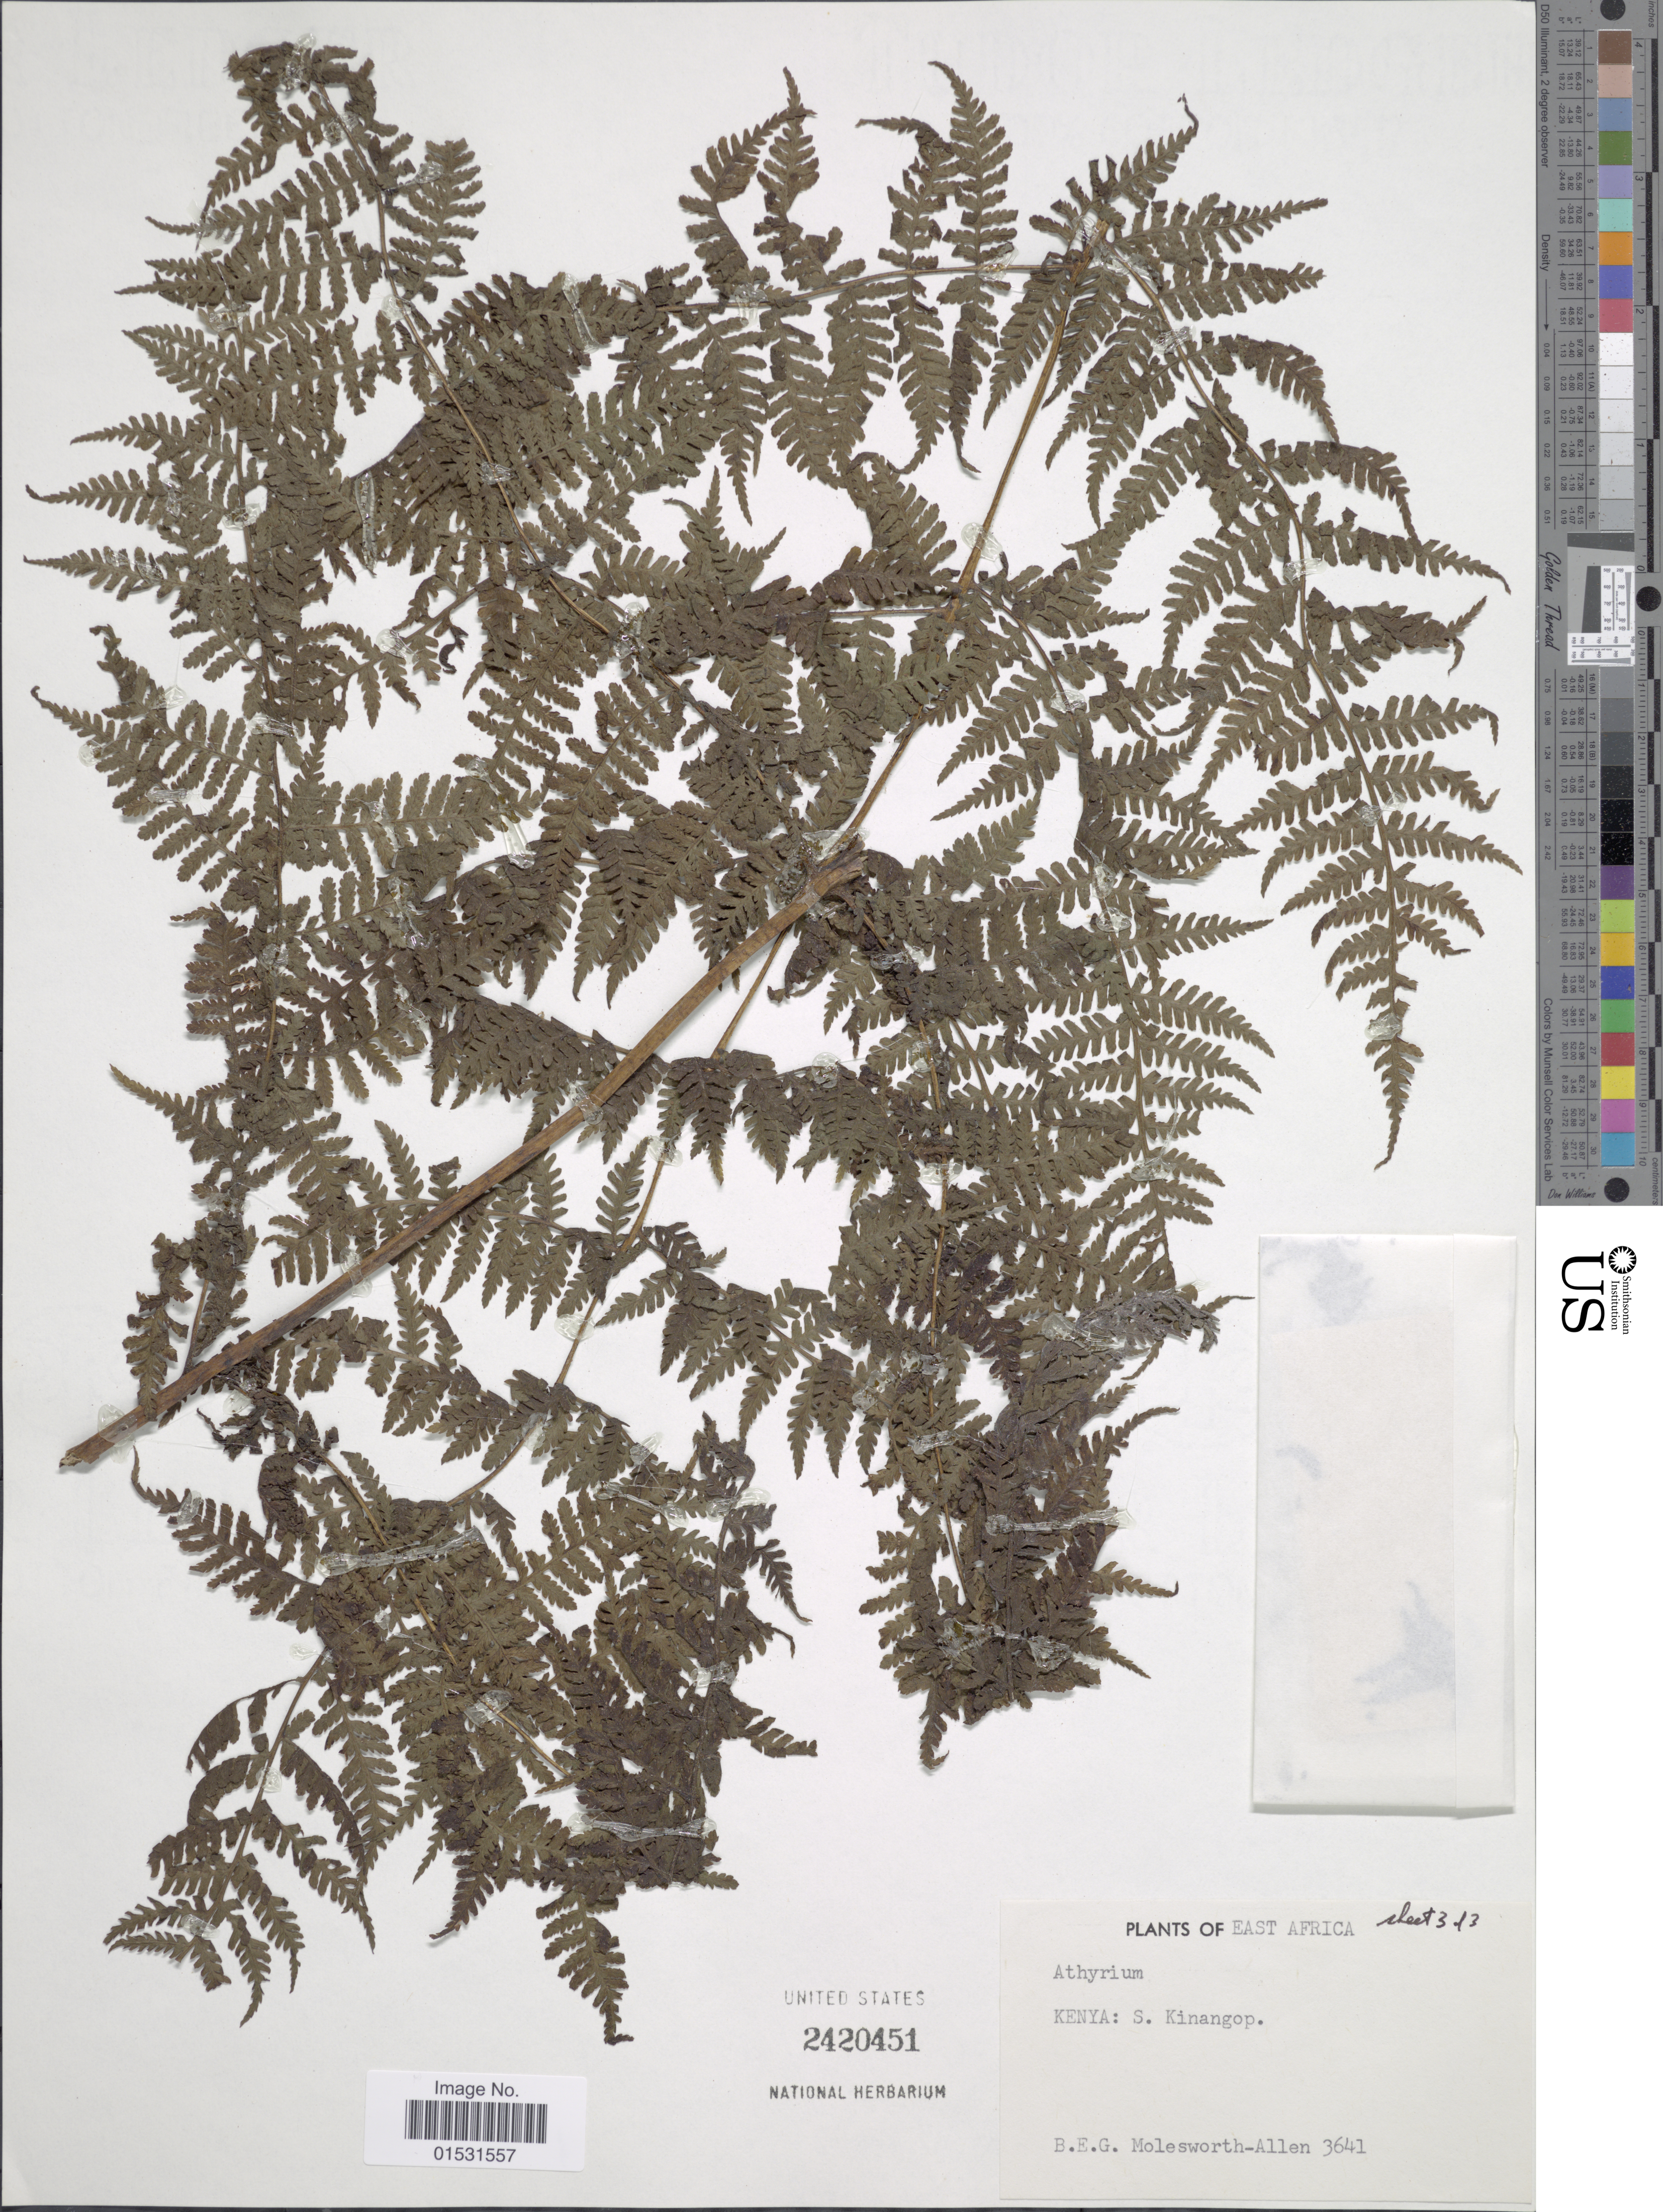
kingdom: Plantae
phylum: Tracheophyta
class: Polypodiopsida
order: Polypodiales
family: Athyriaceae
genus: Athyrium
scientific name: Athyrium borayanum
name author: (Willd.)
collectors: B. E. G. Molesworth-Allen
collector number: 3641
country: Kenya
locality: East Africa. S. Kinangop.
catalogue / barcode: US 2420451